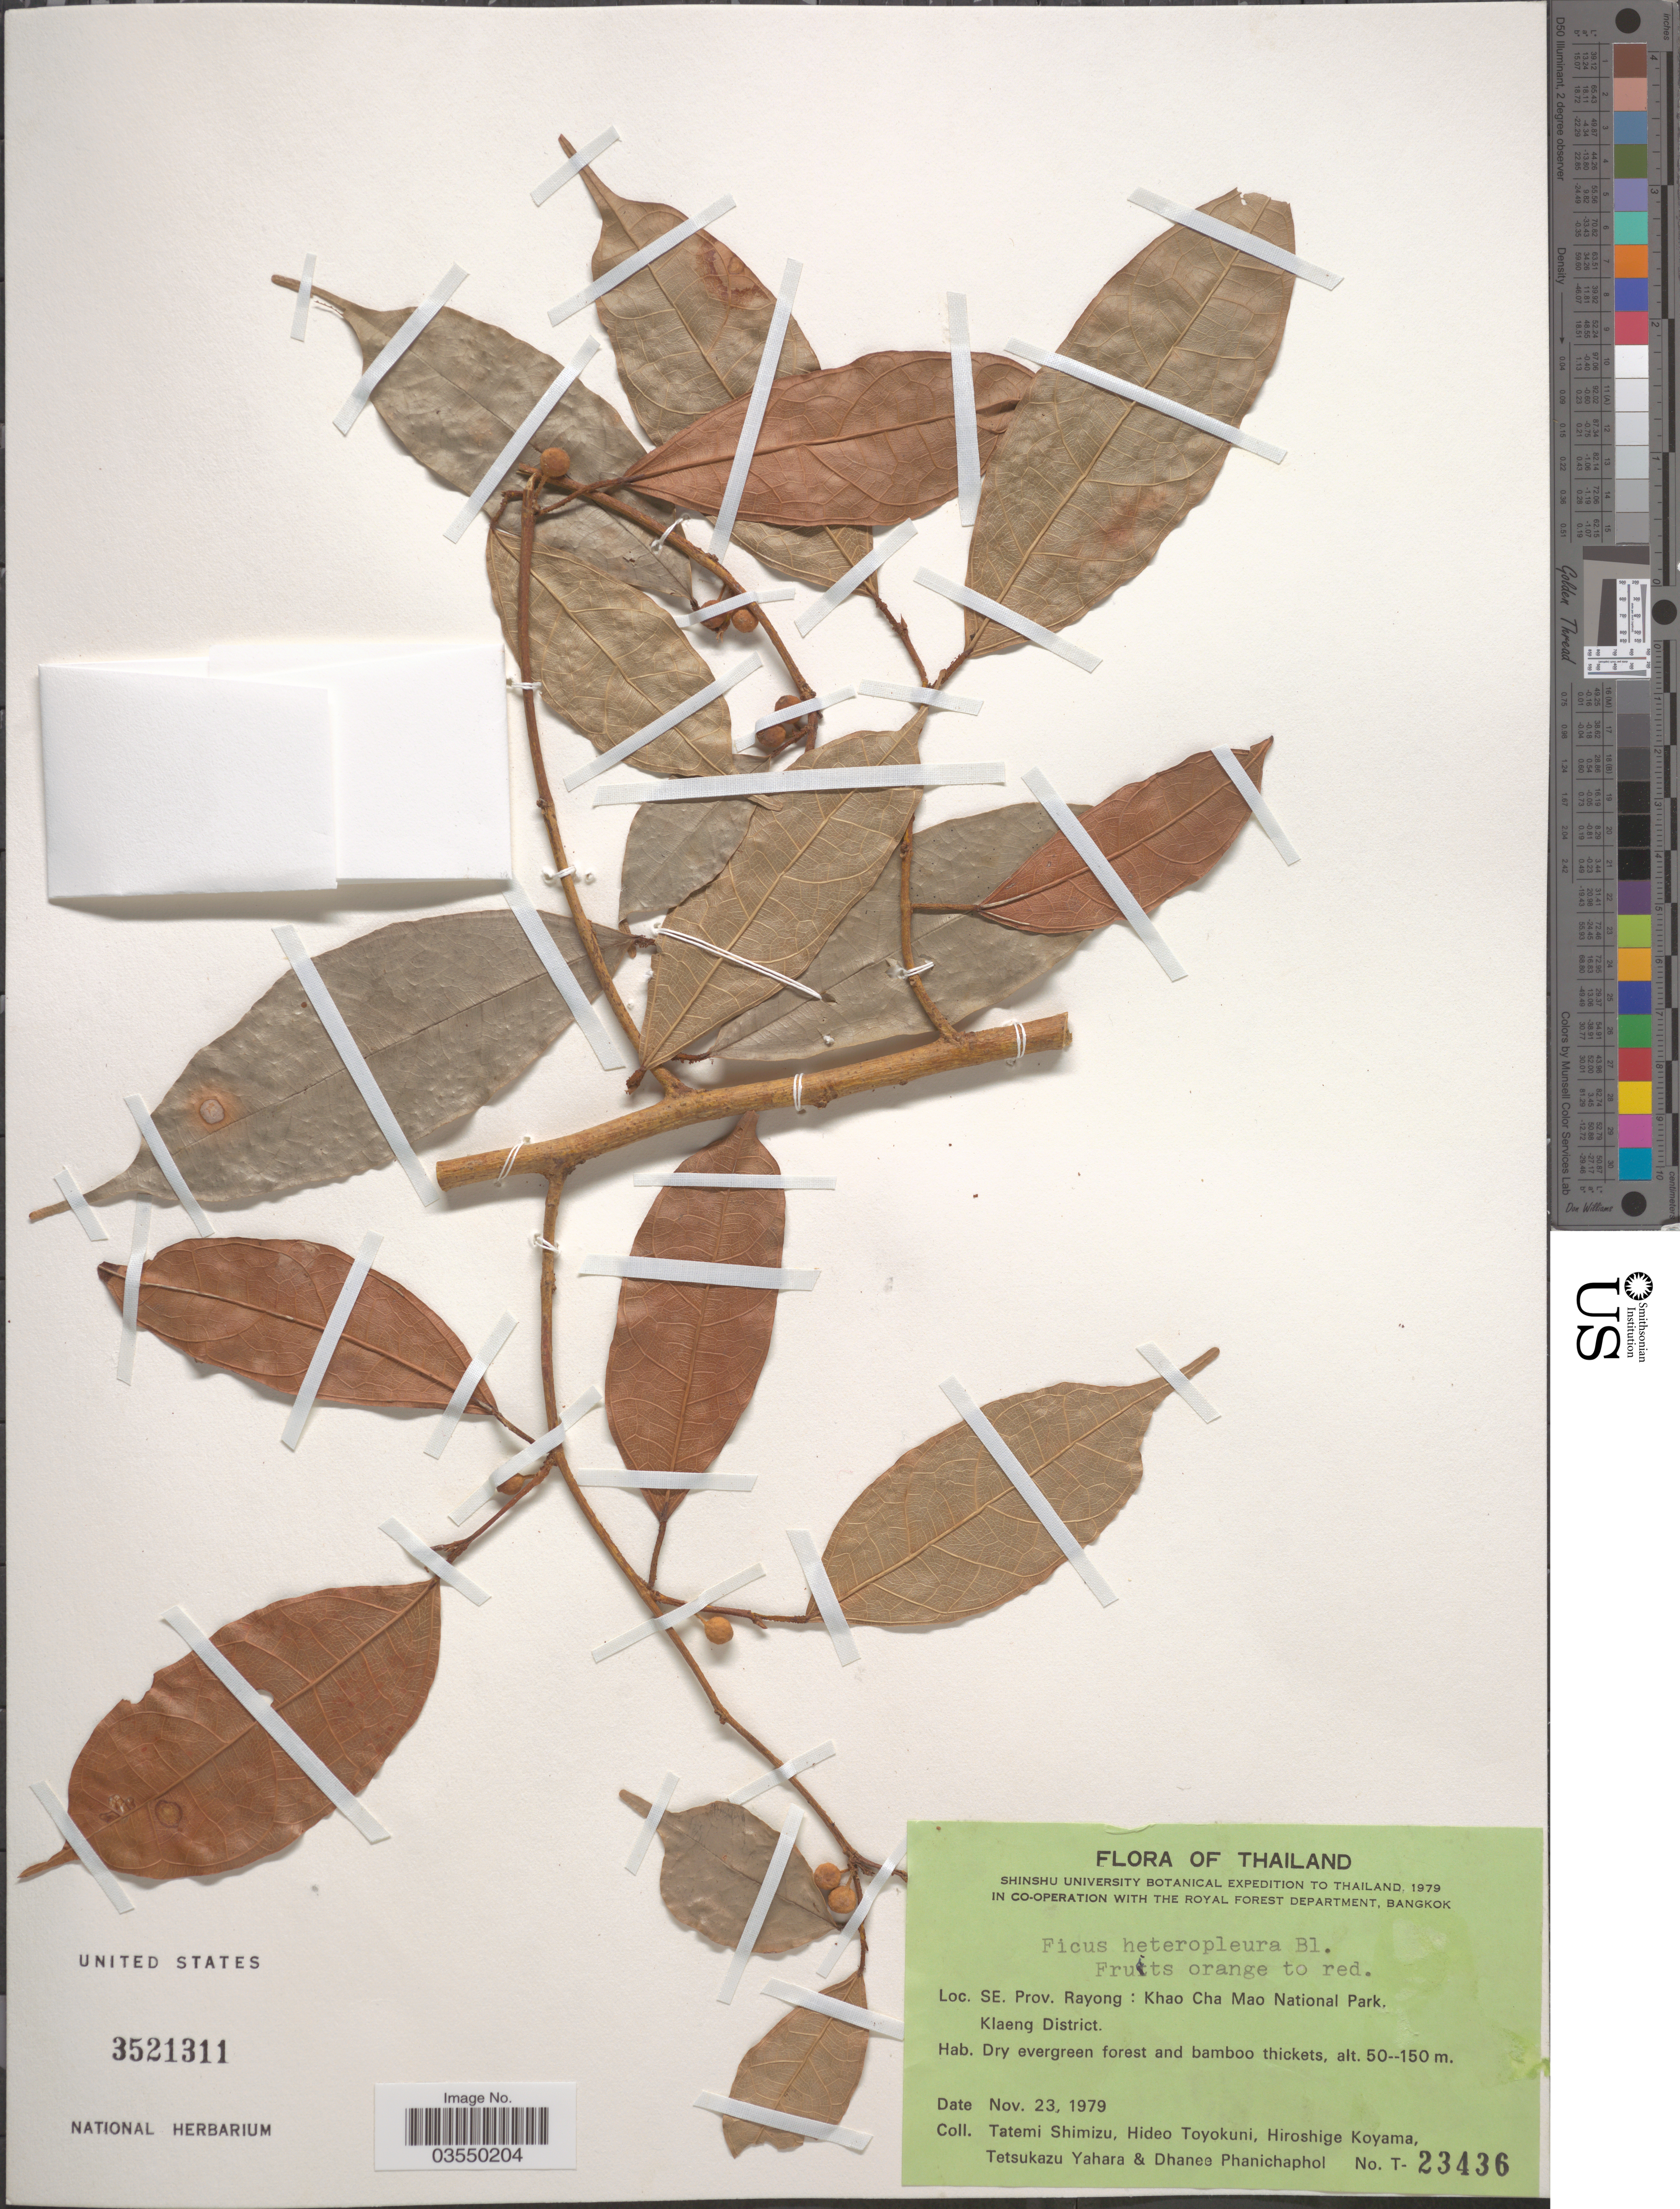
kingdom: Plantae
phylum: Tracheophyta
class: Magnoliopsida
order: Rosales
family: Moraceae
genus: Ficus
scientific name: Ficus heteropleura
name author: Blume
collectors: T. Shimizu, H. Toyokuni, H. Koyama, T. Yahara & D. Phanichaphol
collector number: T-23436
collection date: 1979-11-23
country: Thailand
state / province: Rayong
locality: SE. Prov. Rayong: Khao Cha Mao National Park, Klaeng District.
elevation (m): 50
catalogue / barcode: US 3521311